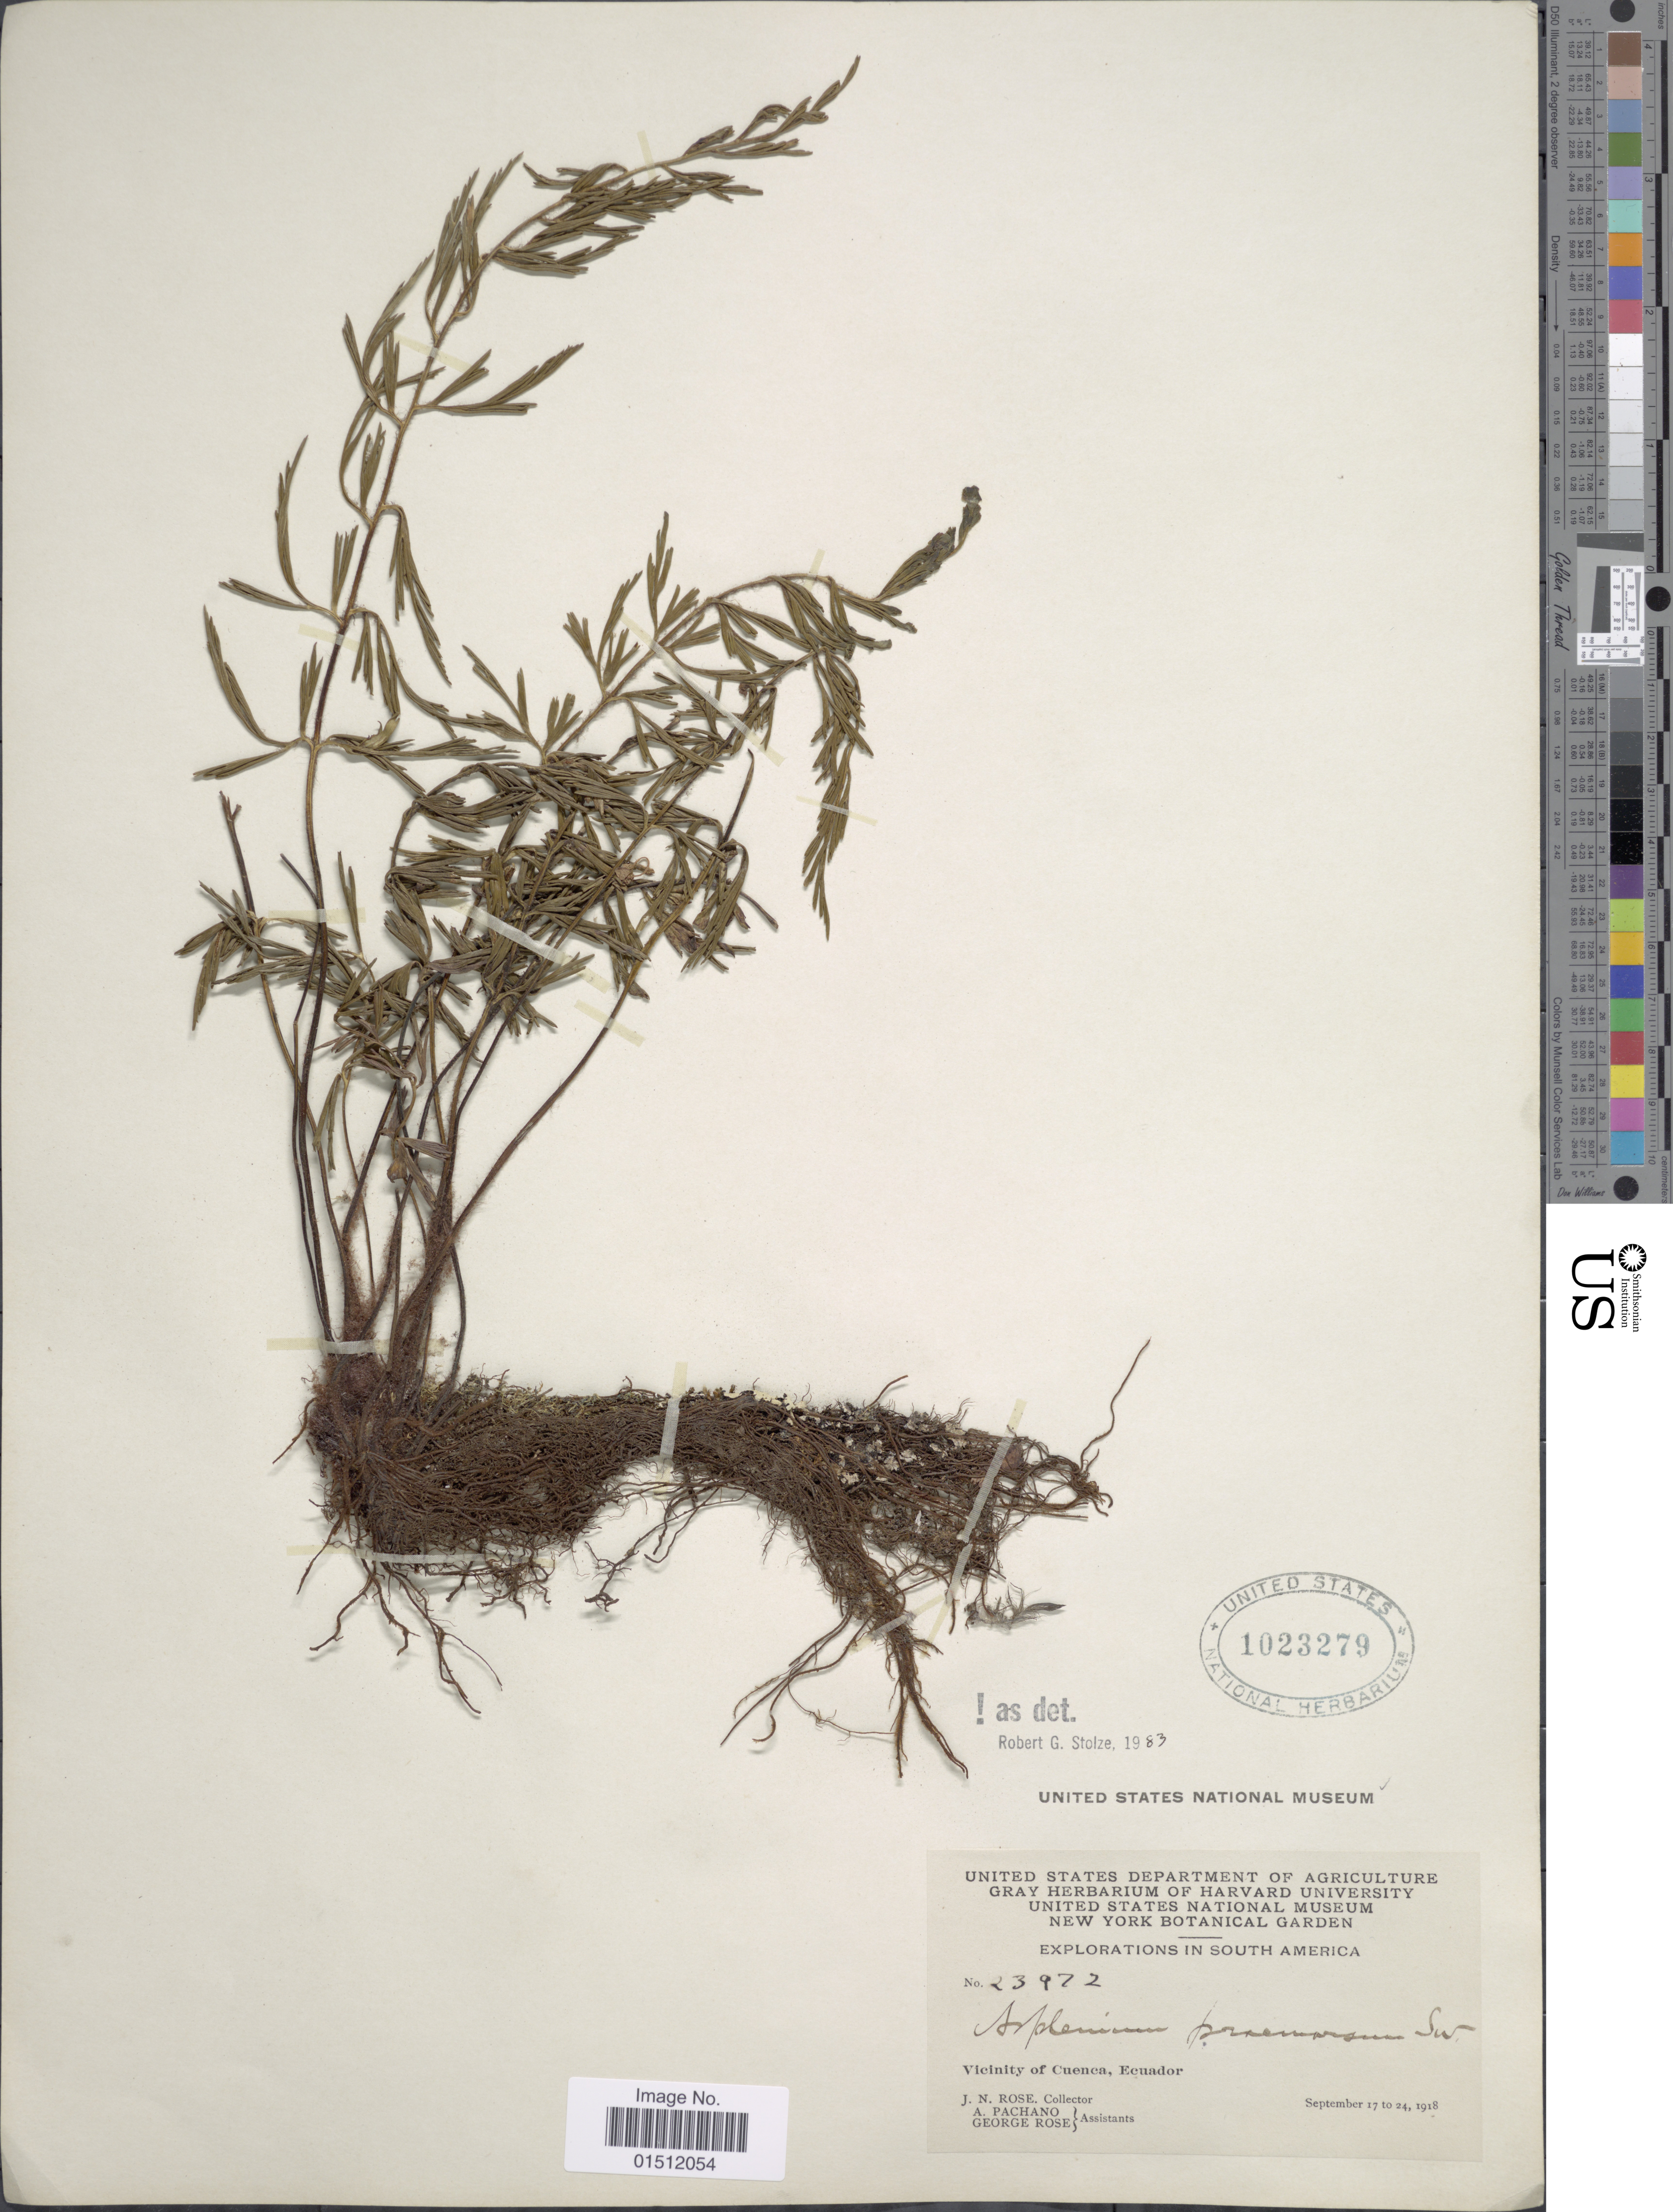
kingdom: Plantae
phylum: Tracheophyta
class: Polypodiopsida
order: Polypodiales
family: Aspleniaceae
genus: Asplenium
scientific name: Asplenium praemorsum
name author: Sw.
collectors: J. N. Rose, A. Pachano & G. Rose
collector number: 23972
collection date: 1918-09-17/1918-09-24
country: Ecuador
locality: Vicinity of Cuena, Ecuador.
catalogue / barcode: US 1023279